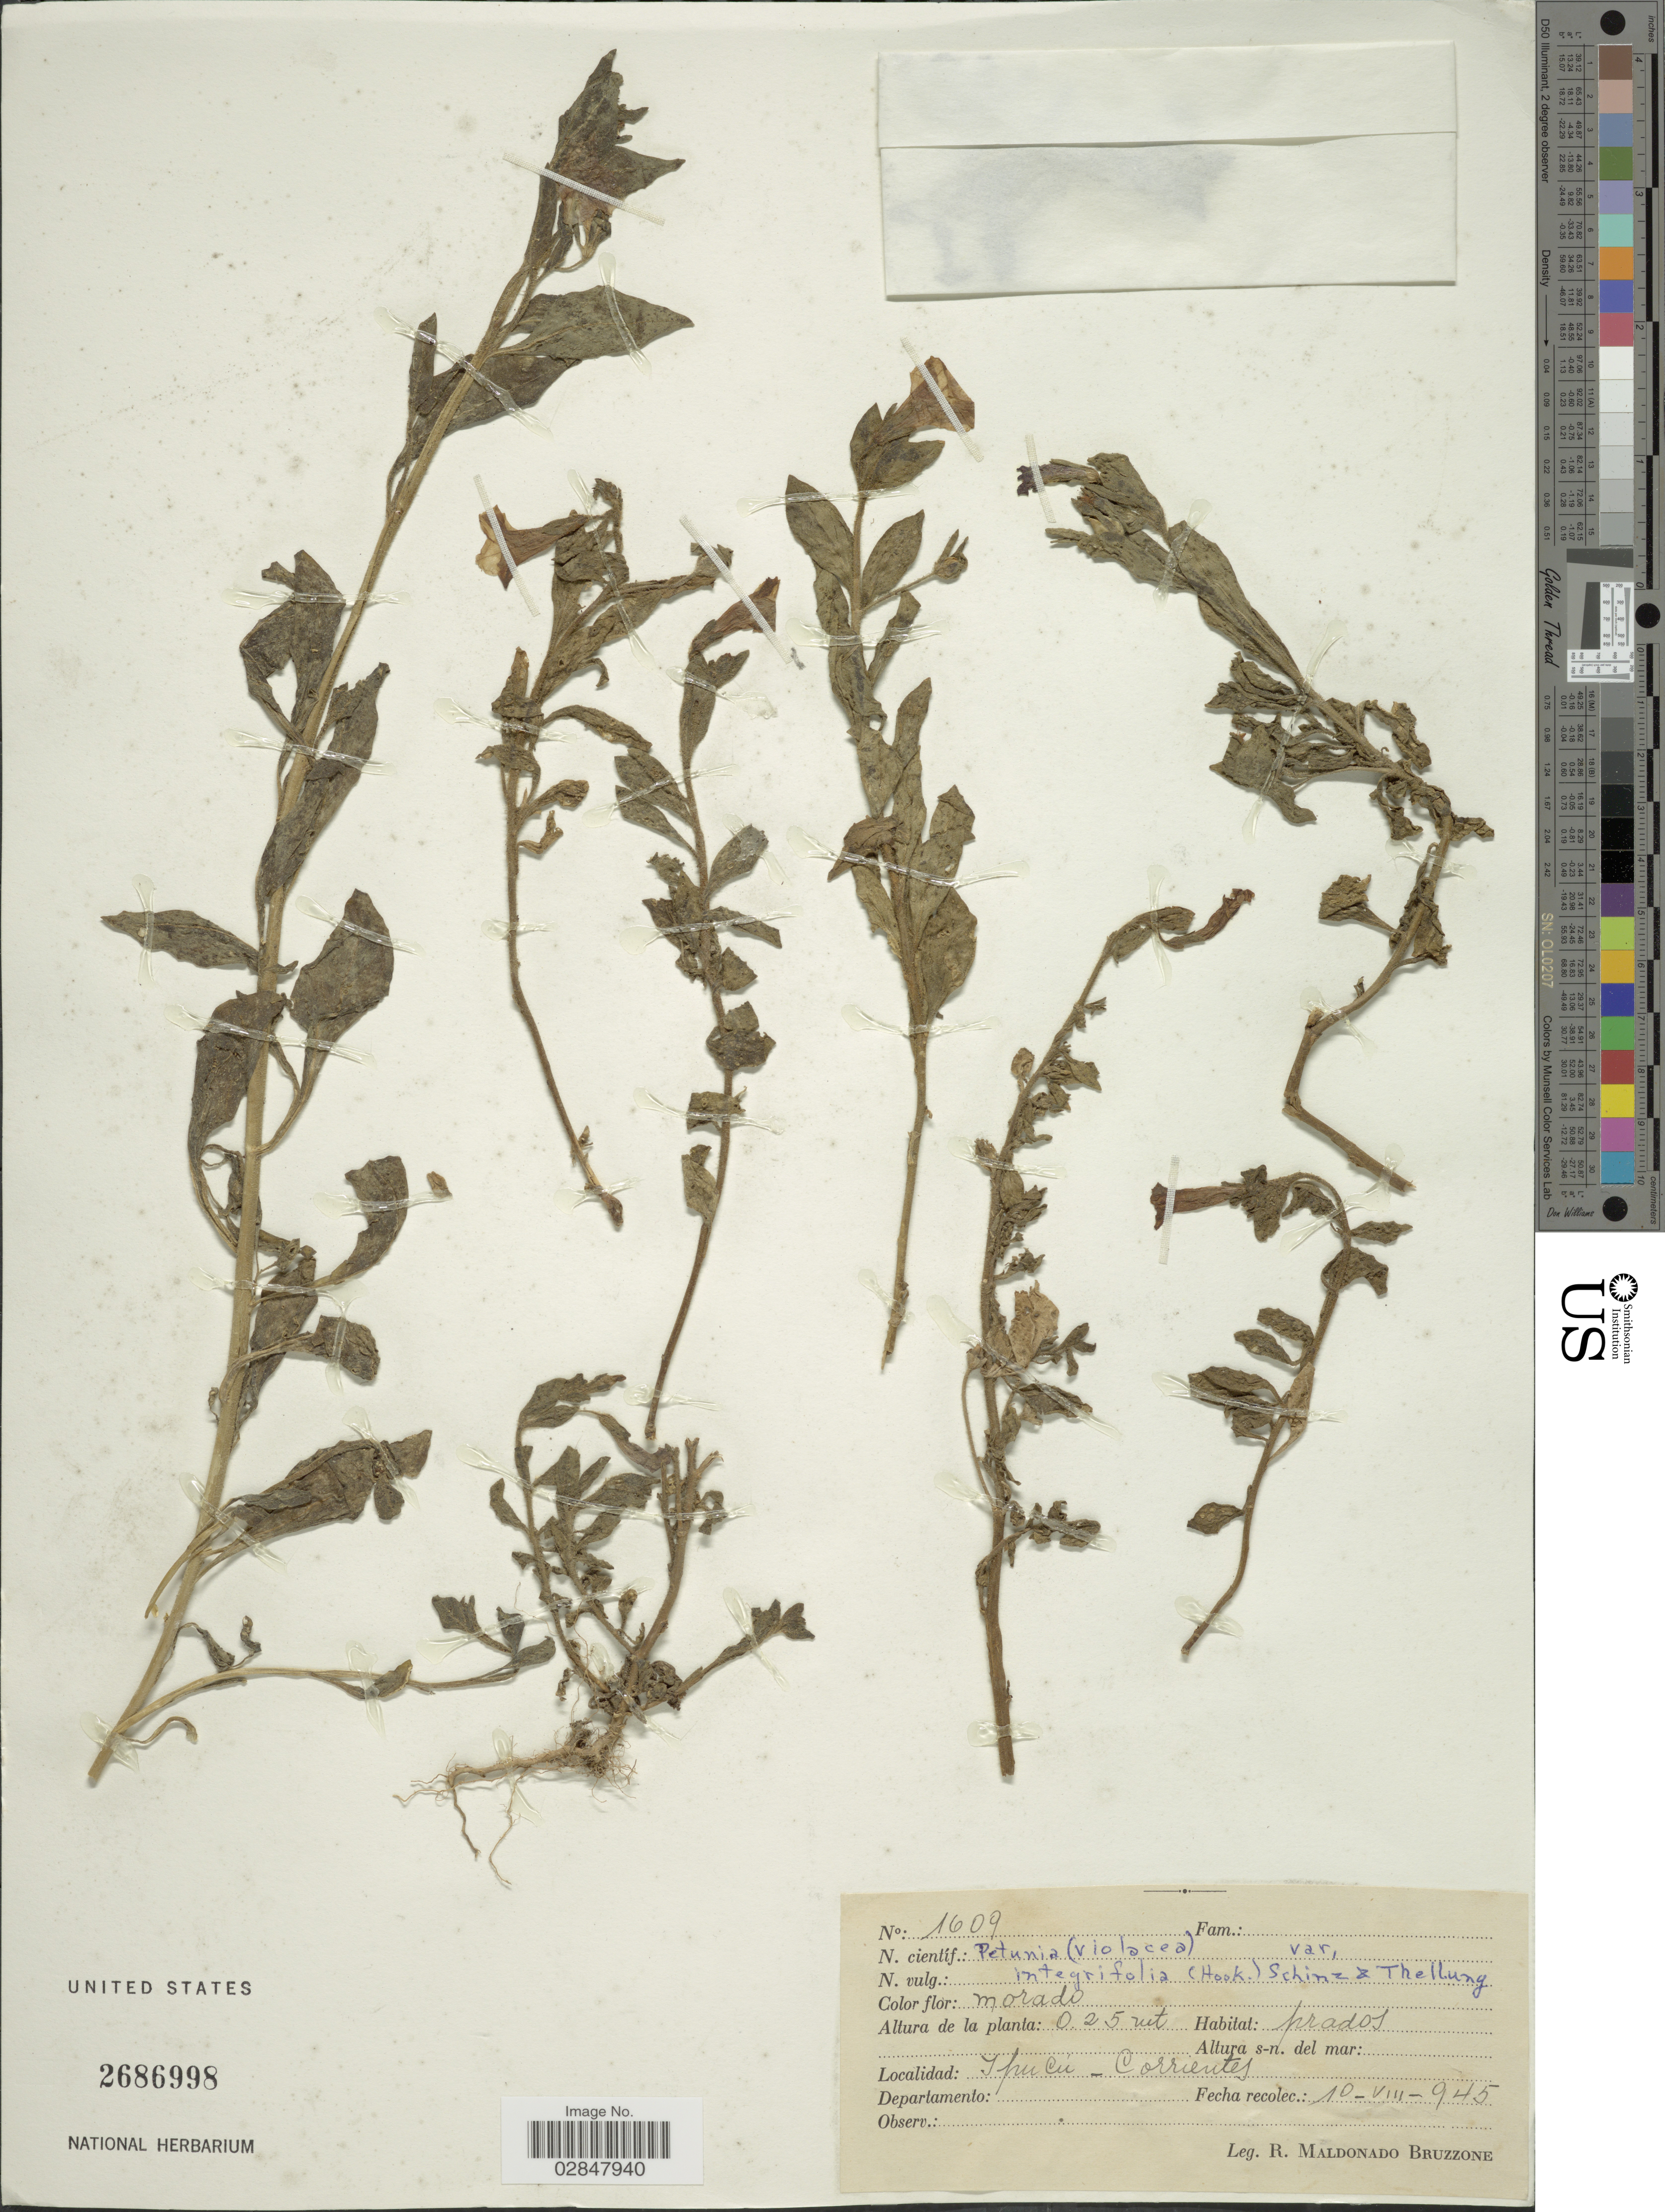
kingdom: Plantae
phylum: Tracheophyta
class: Magnoliopsida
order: Solanales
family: Solanaceae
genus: Petunia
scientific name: Petunia integrifolia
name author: (Hook.) Schinz & Thell.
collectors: R. Maldonado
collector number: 1609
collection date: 1945-08-10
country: Argentina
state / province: Corrientes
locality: Ipucú.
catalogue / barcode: US 2686998